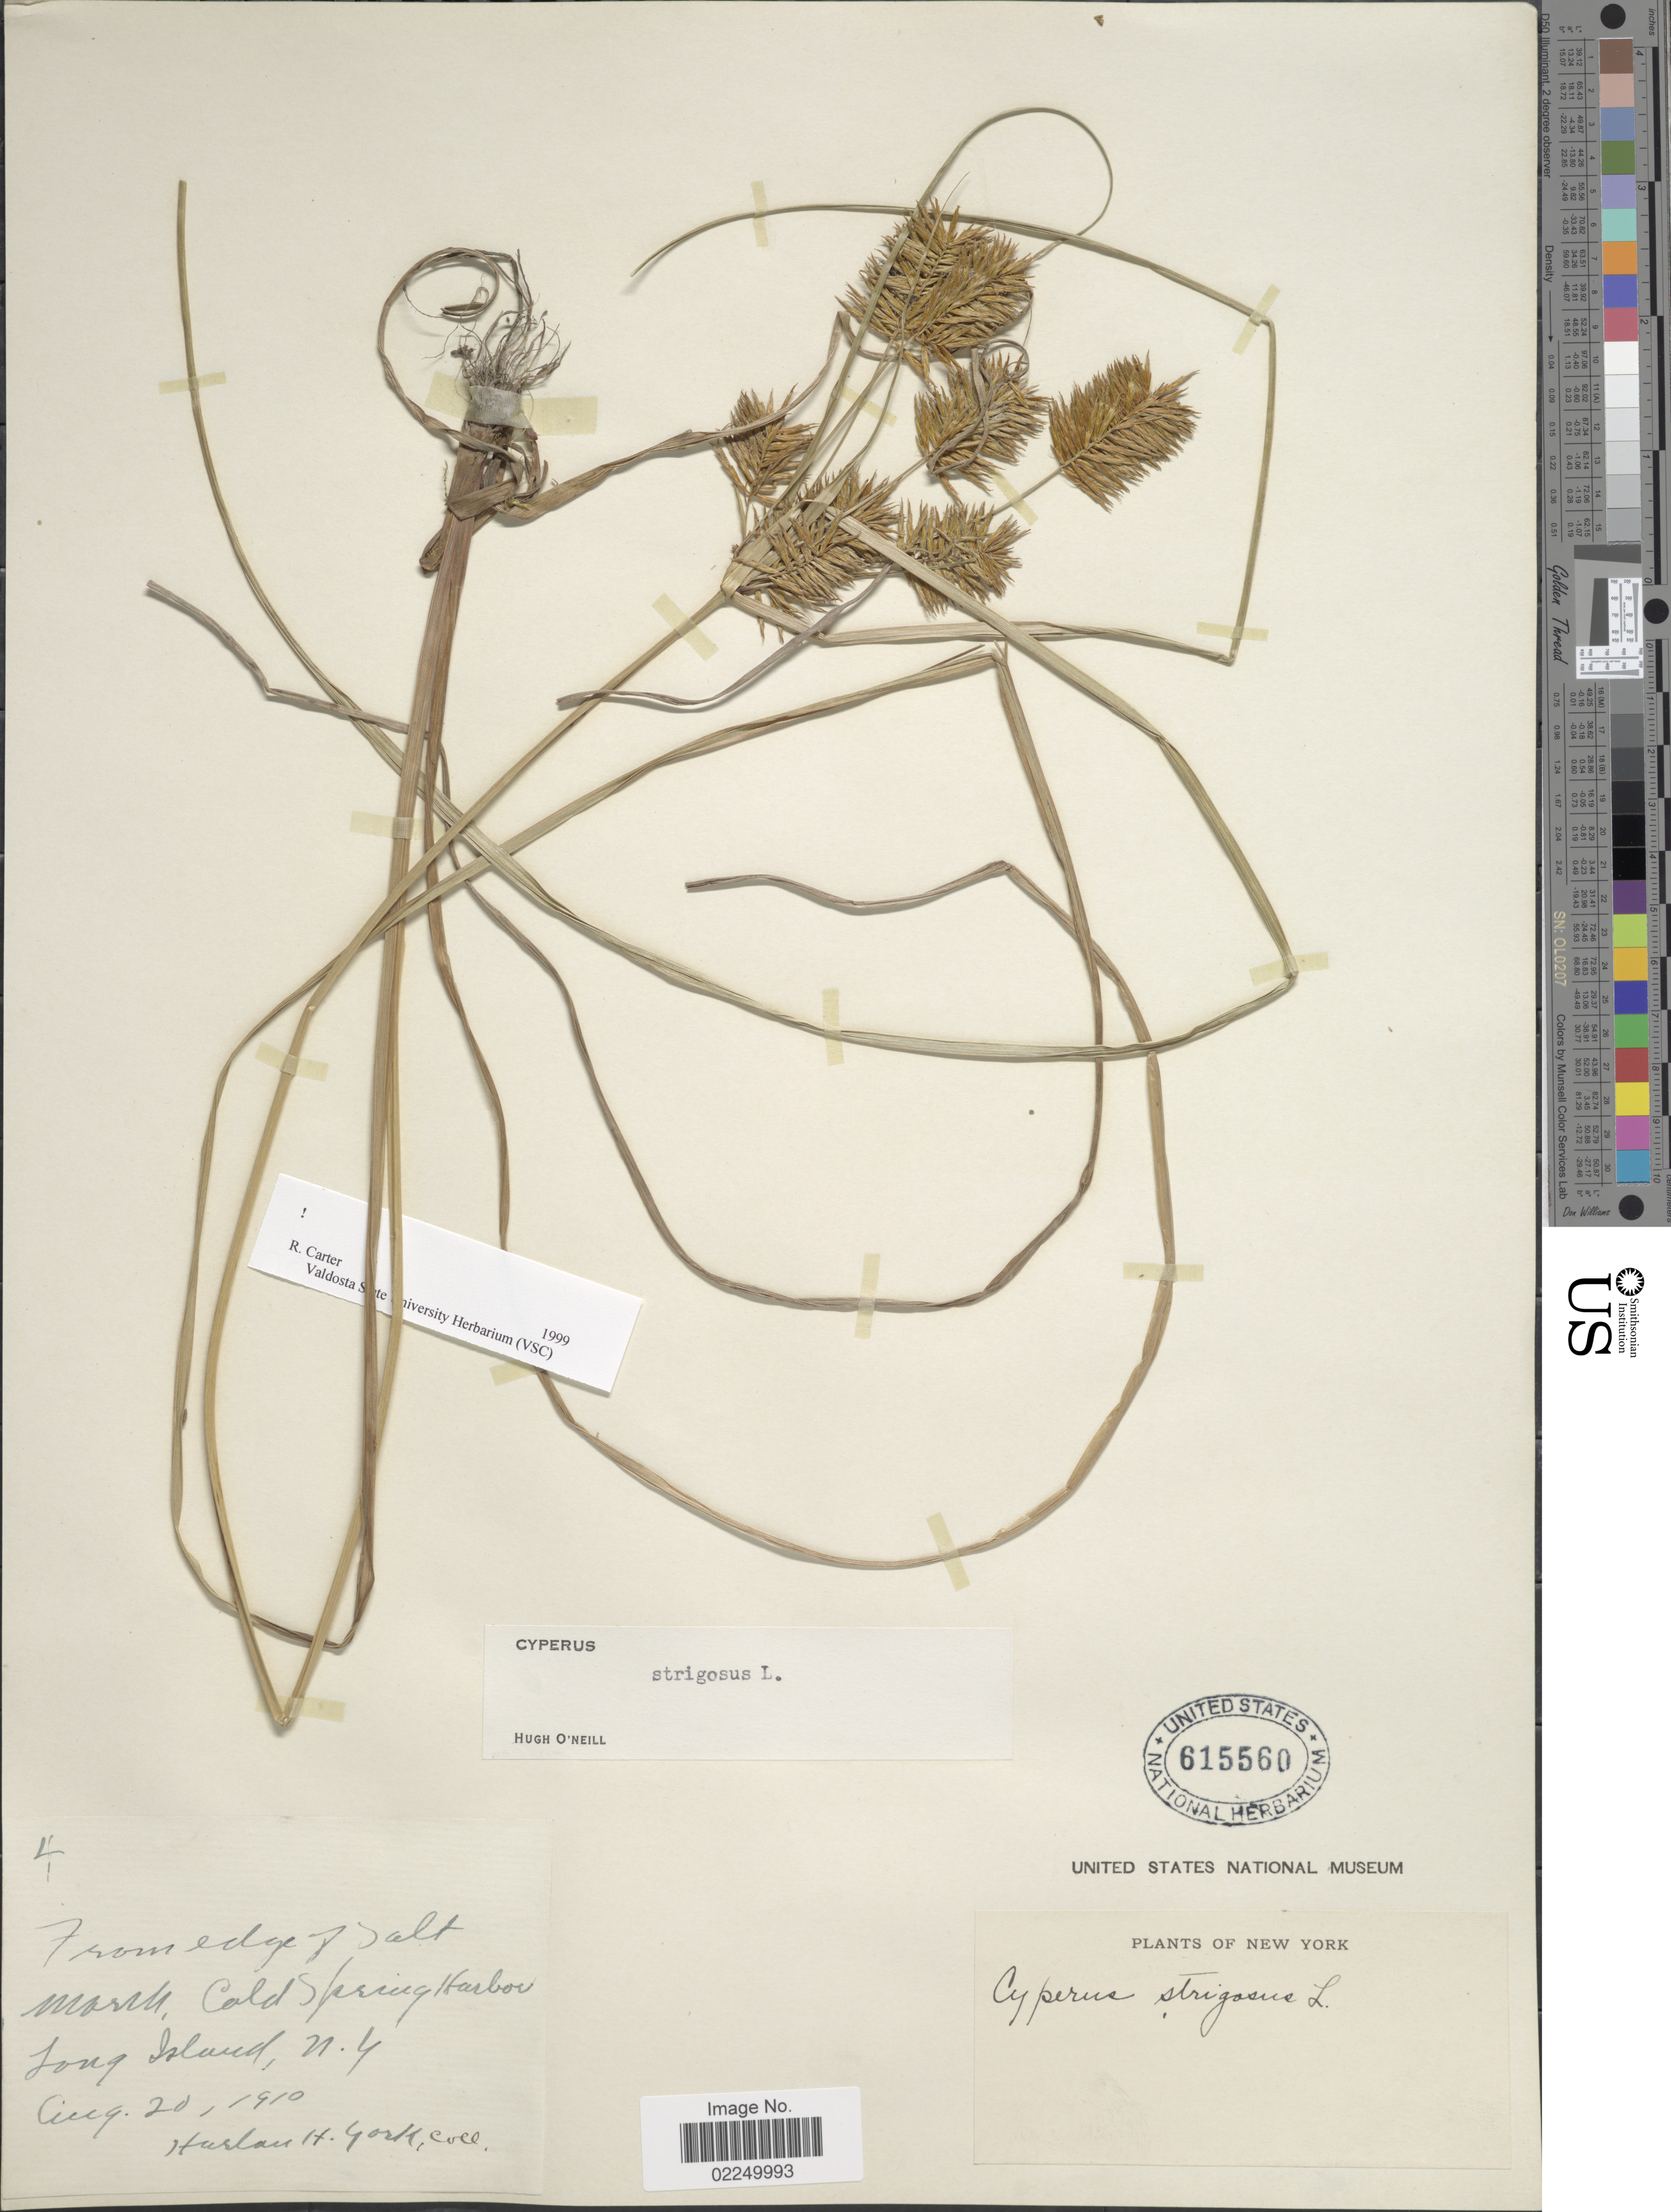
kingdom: Plantae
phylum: Tracheophyta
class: Liliopsida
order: Poales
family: Cyperaceae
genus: Cyperus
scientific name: Cyperus strigosus L.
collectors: H. York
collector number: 4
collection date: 1910-08-20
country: United States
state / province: New York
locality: Cold Spring Harbor, Long Island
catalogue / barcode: US 615560